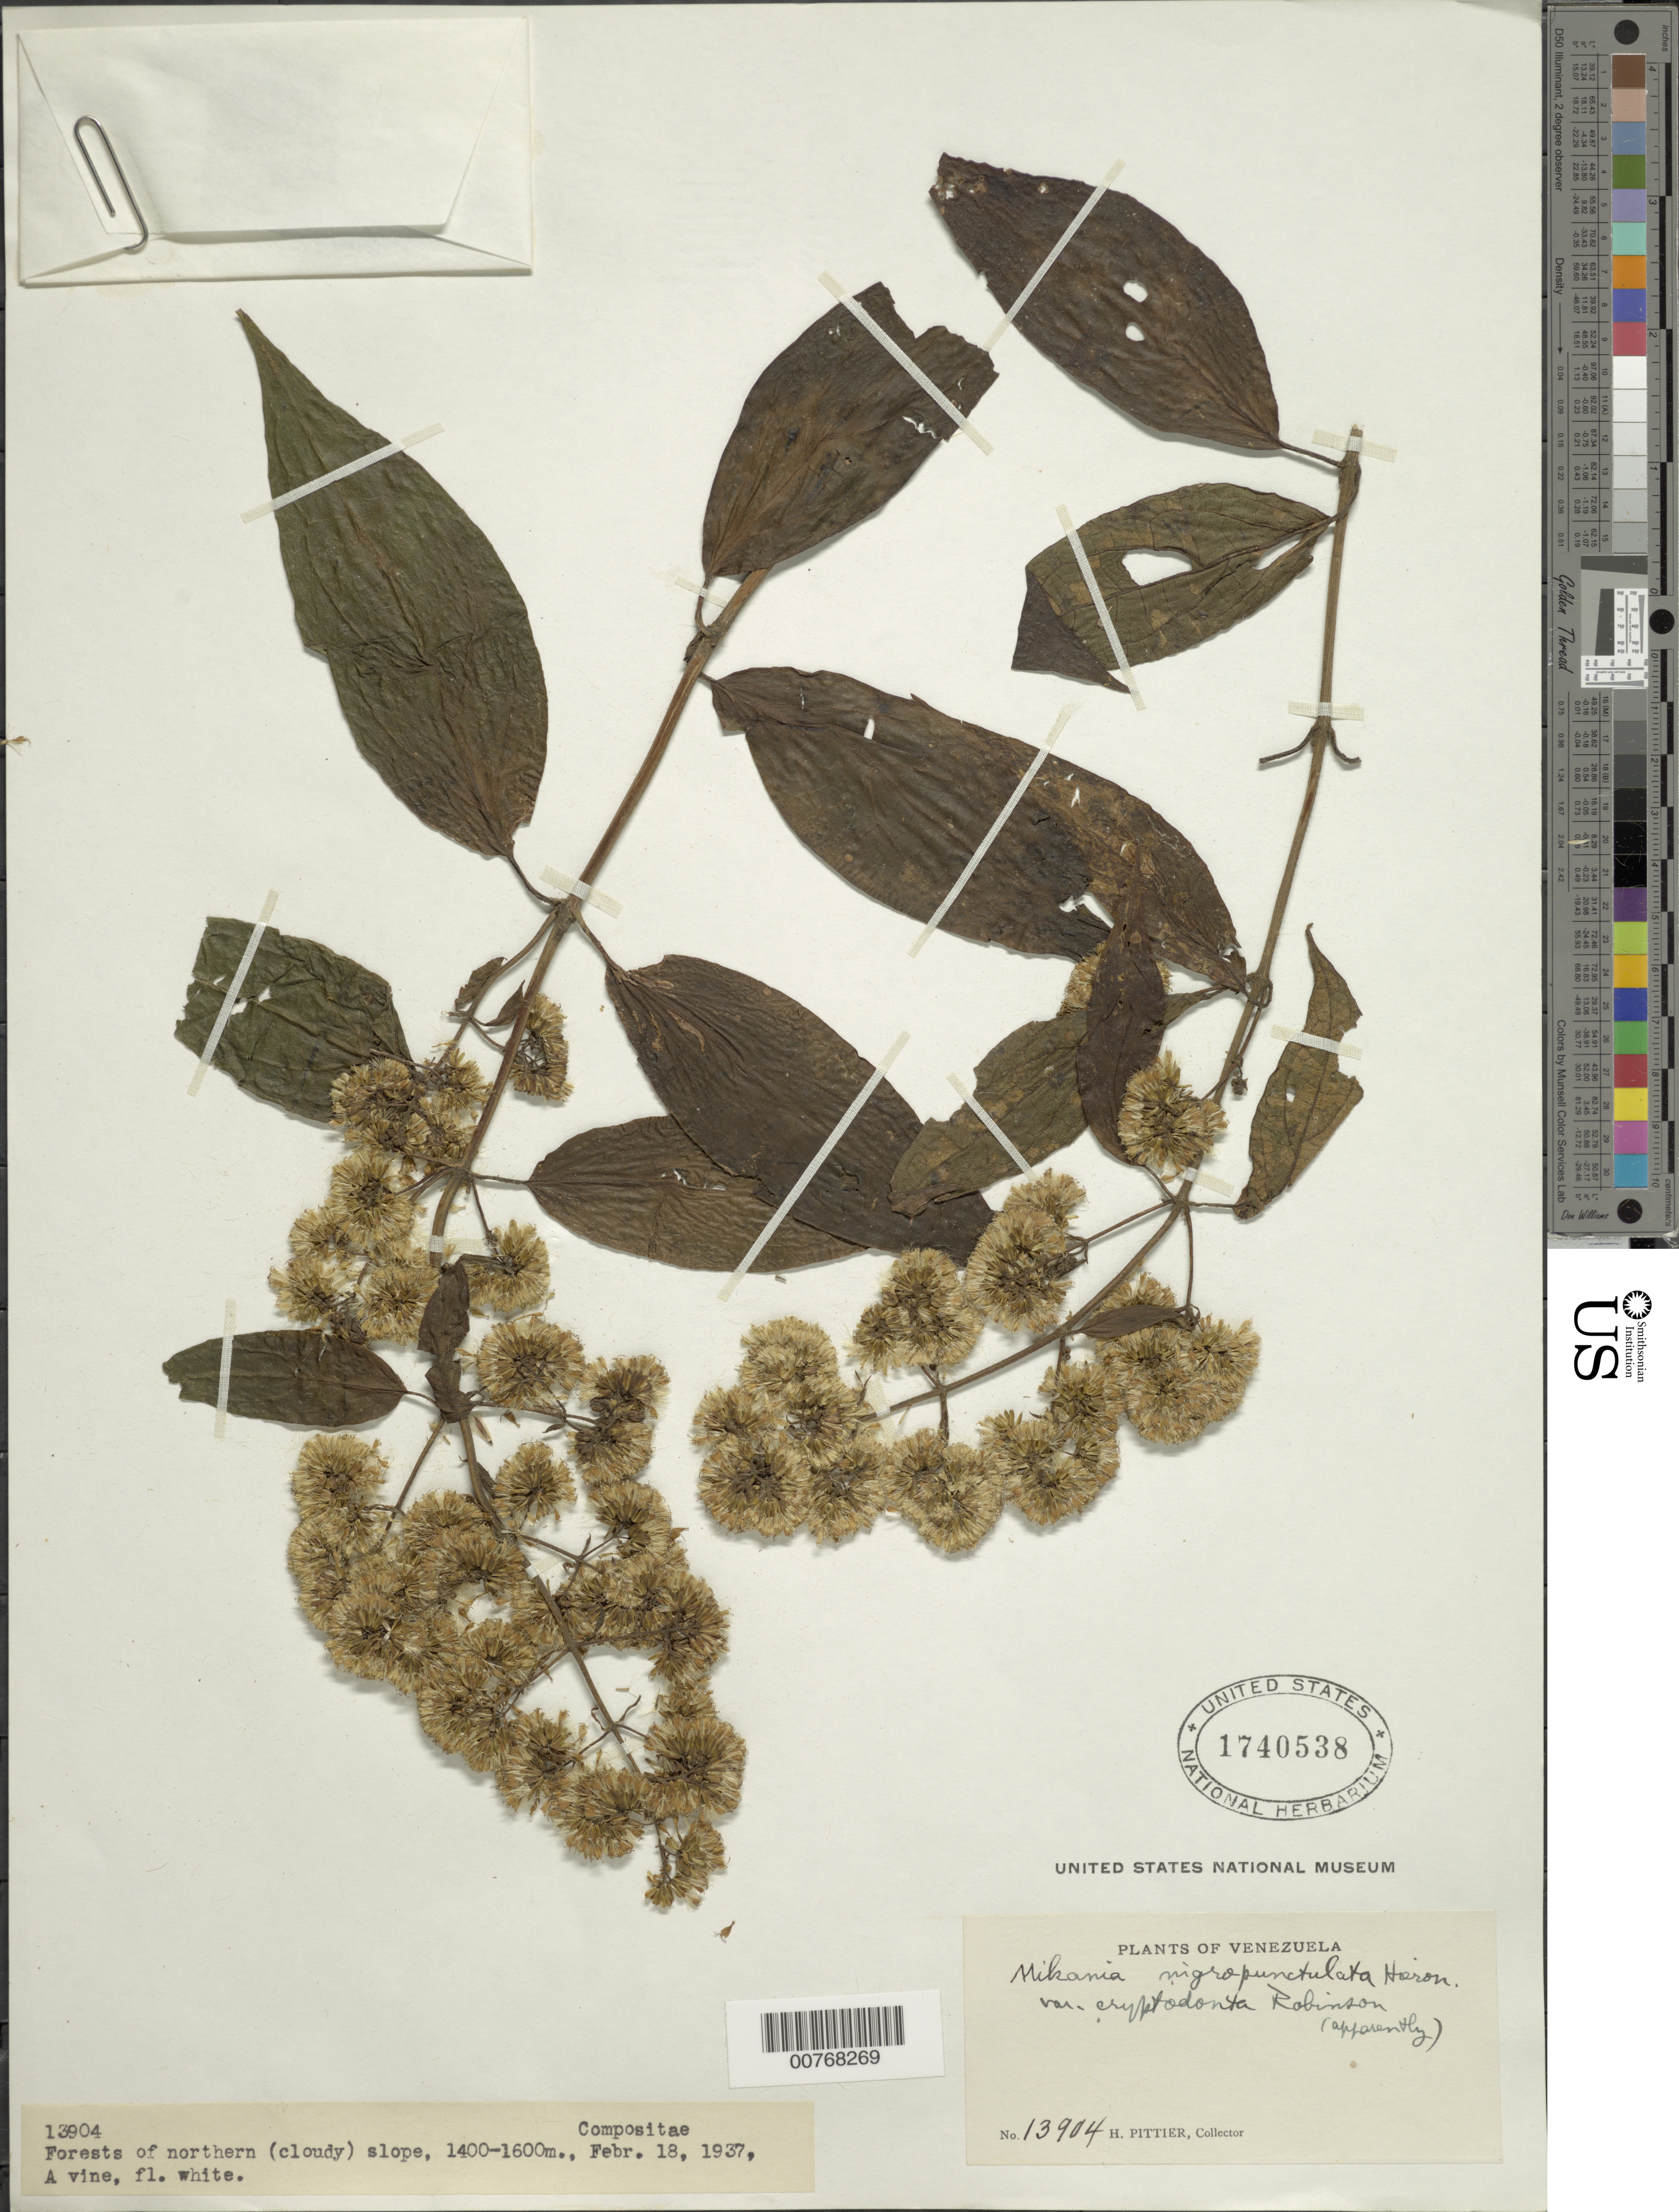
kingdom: Plantae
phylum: Tracheophyta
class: Magnoliopsida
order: Asterales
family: Asteraceae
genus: Mikania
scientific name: Mikania nigropunctulata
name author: Hieron.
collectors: H. F. Pittier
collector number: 13904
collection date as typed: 18-Feb-37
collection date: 1937-02-18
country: Venezuela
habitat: Forests of northern (cloudy) slope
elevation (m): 1400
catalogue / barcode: US 1740538